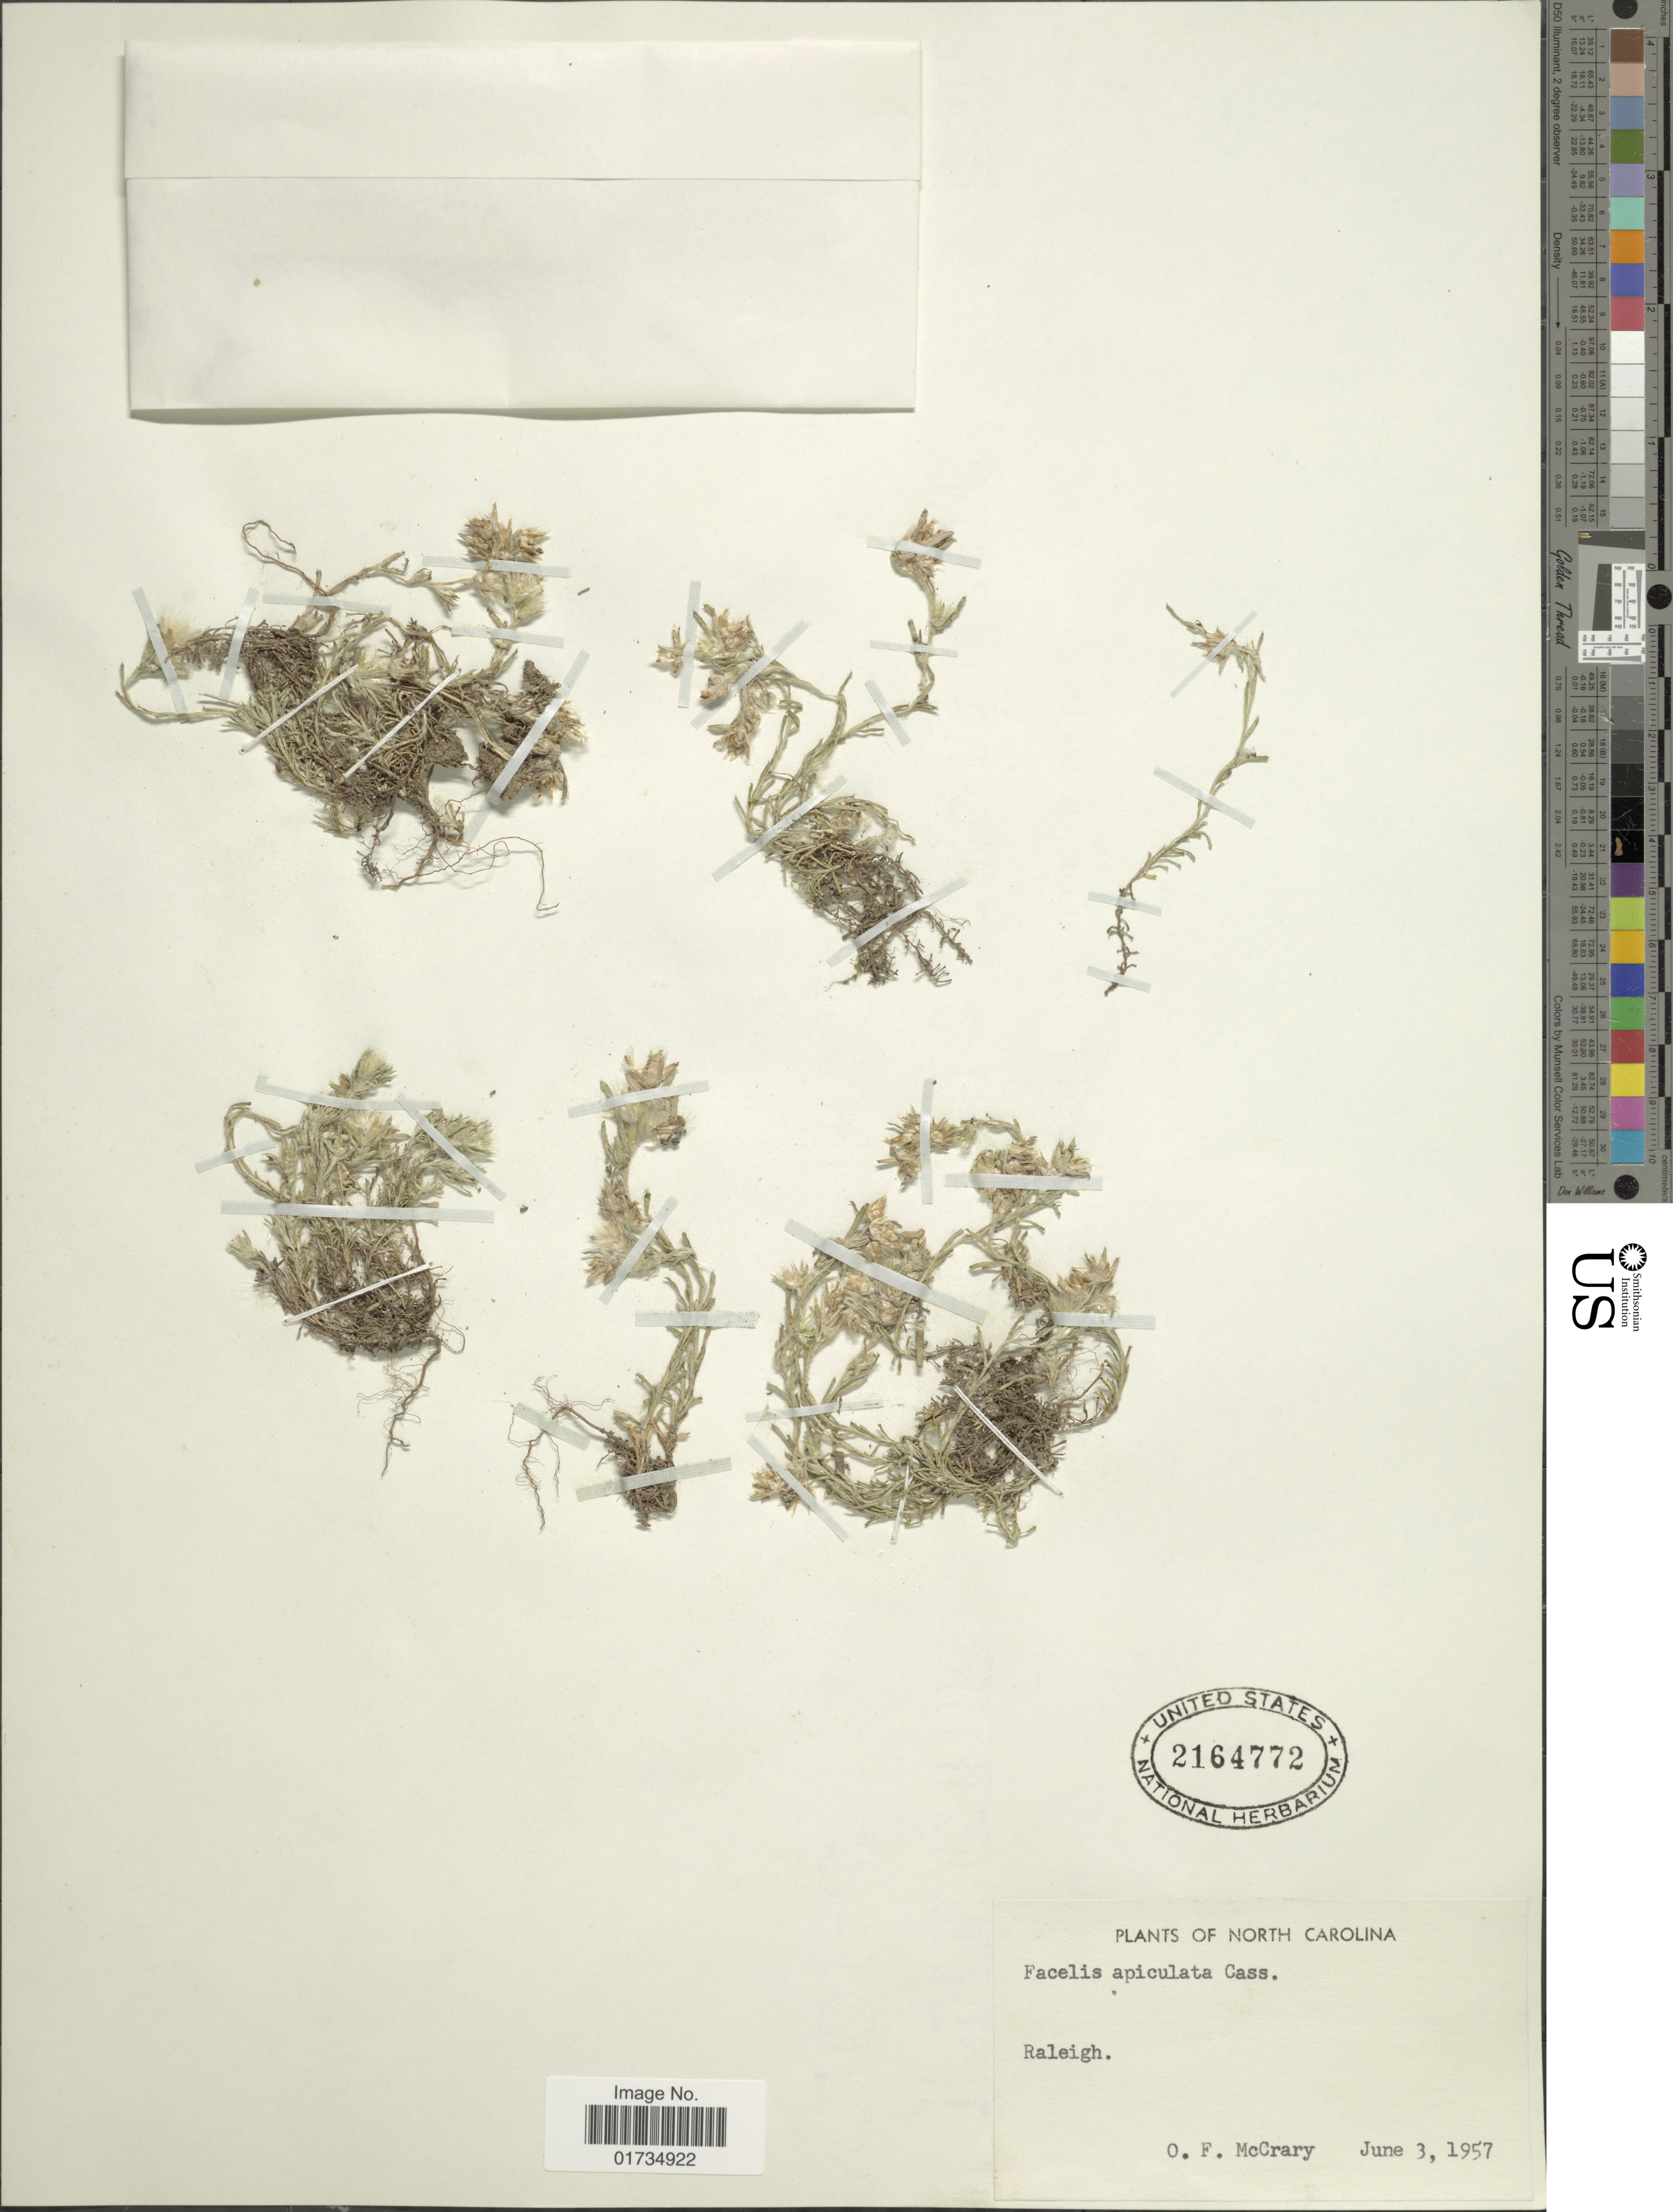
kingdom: Plantae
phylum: Tracheophyta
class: Magnoliopsida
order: Asterales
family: Asteraceae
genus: Facelis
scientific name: Facelis retusa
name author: (Lam.) Sch. Bip.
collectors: O. McCrary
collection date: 1957-06-03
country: United States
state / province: North Carolina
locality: North Carolina. Raleigh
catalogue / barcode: US 2164772